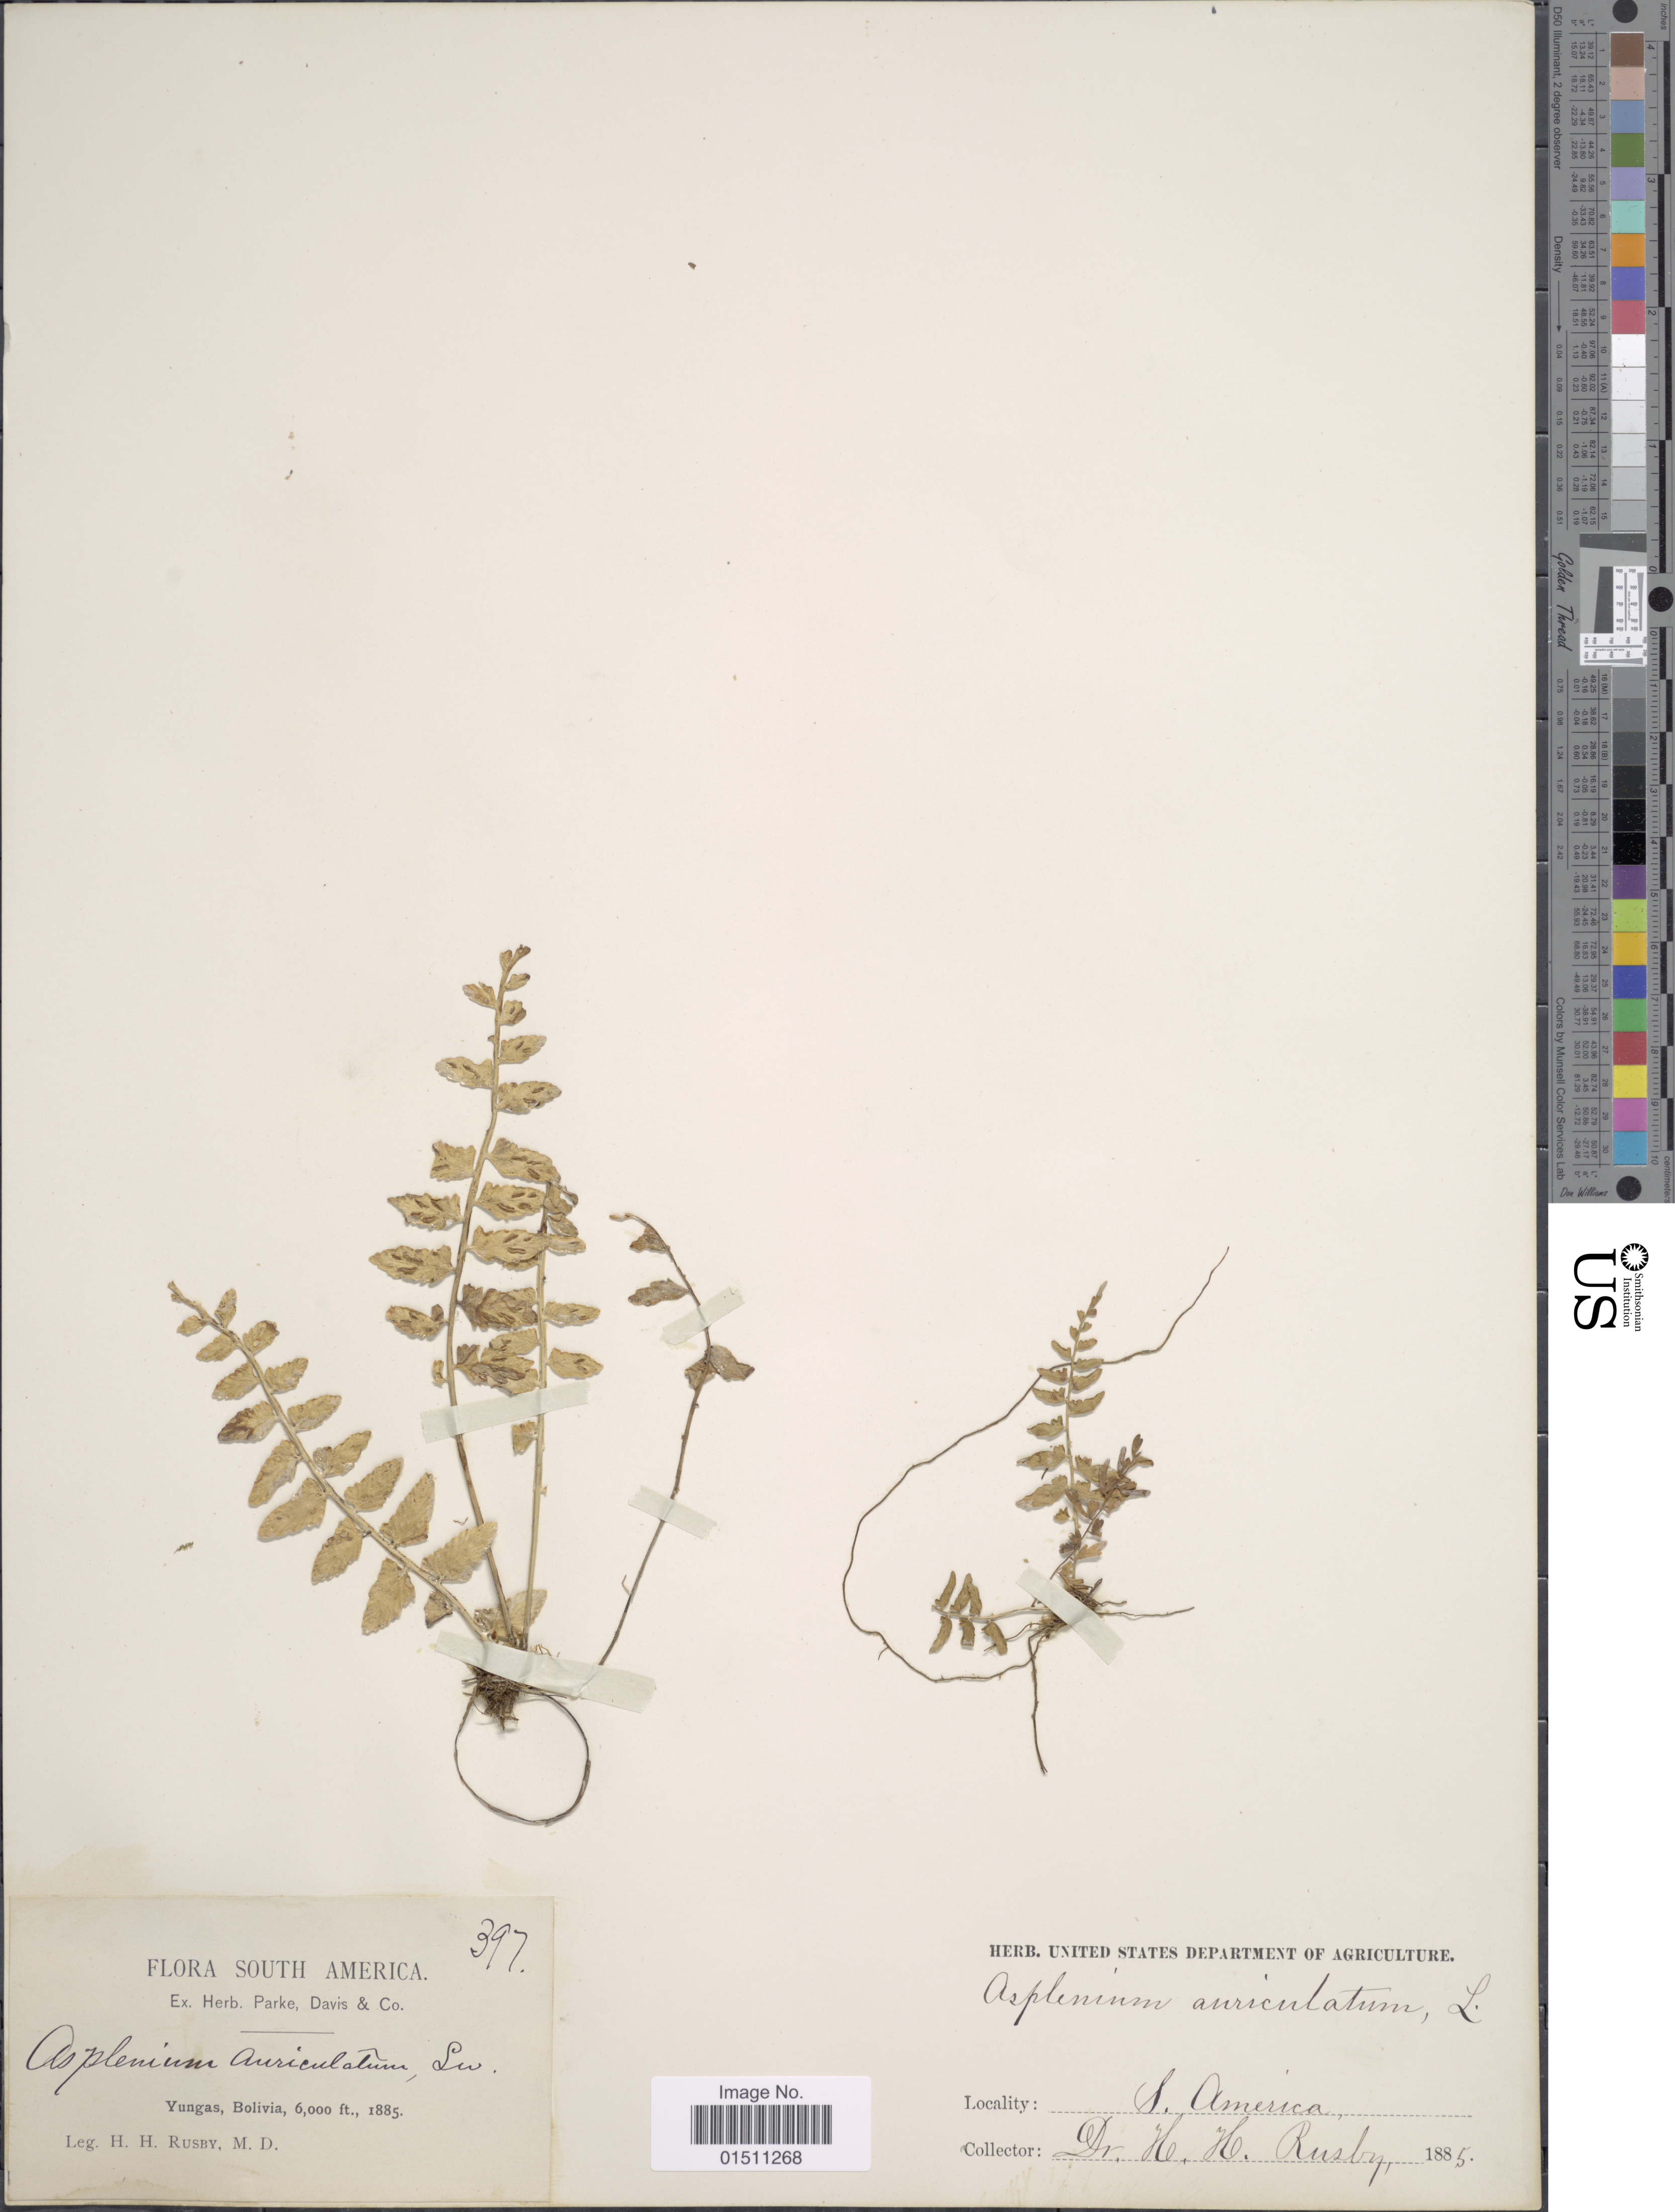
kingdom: Plantae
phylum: Tracheophyta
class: Polypodiopsida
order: Polypodiales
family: Aspleniaceae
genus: Asplenium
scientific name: Asplenium hastatum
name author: Klotzsch ex Kunze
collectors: H. H. Rusby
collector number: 397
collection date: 1885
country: Bolivia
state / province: La Paz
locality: Yungas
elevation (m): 1829